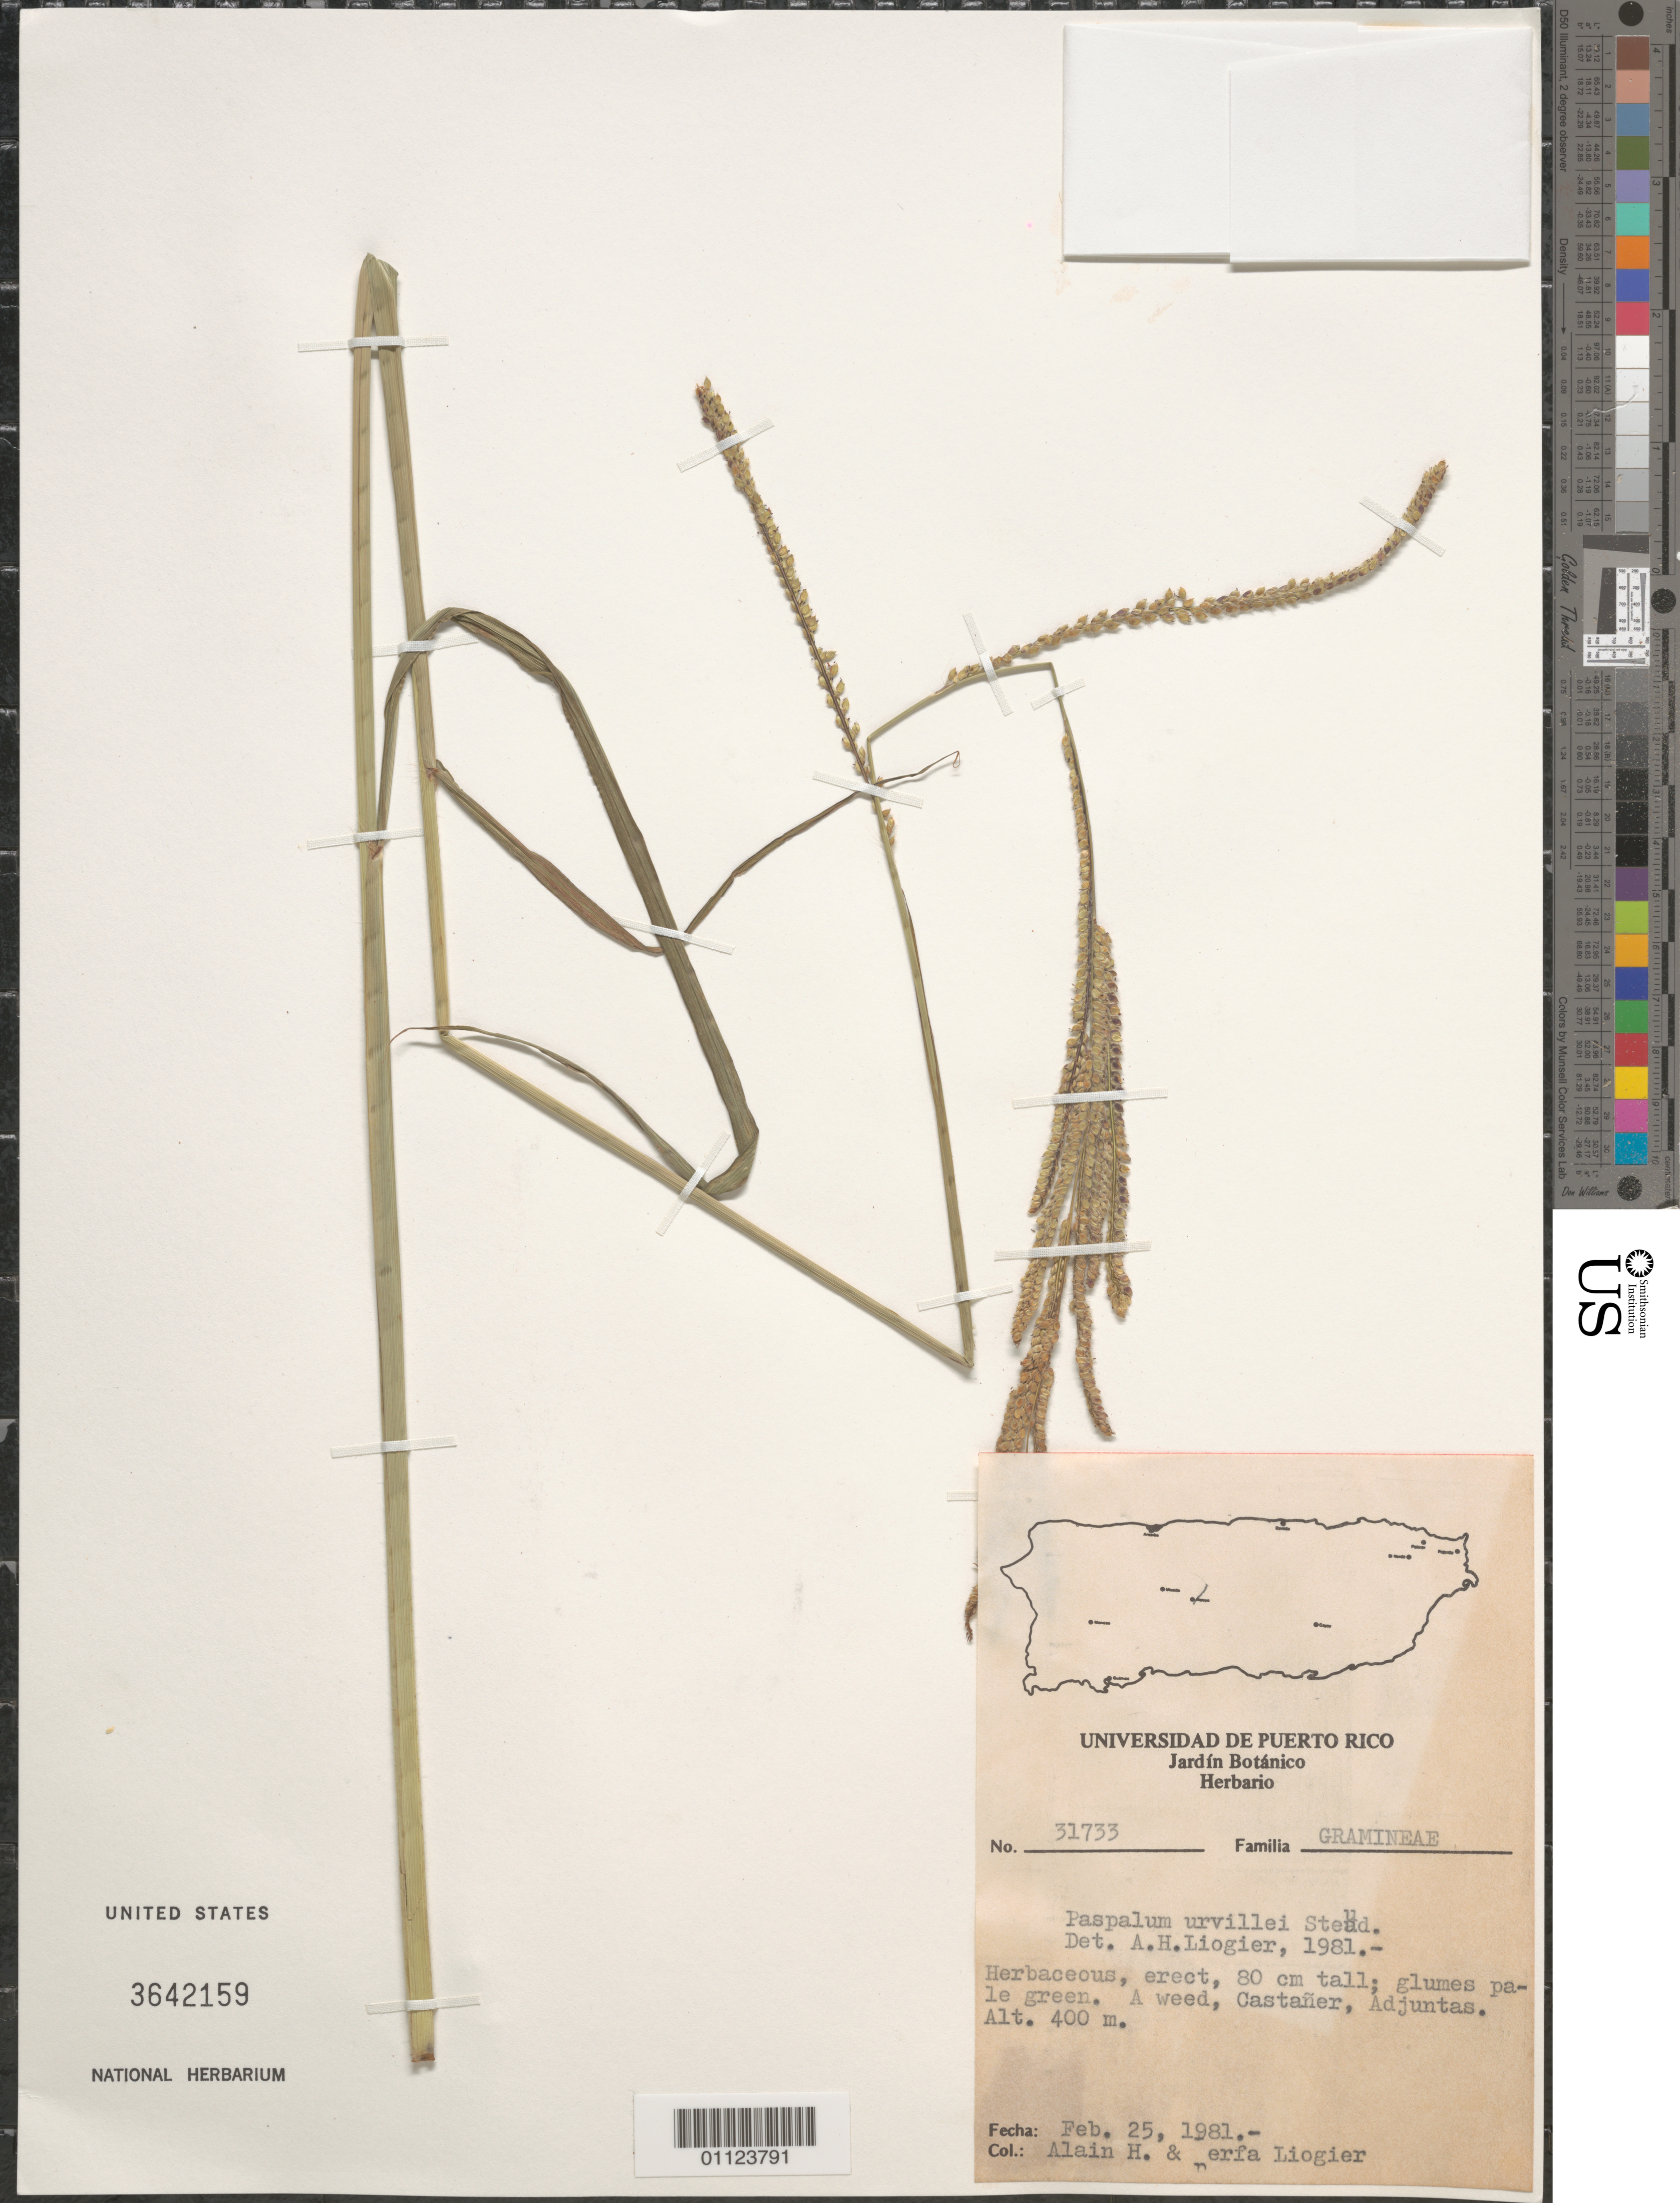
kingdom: Plantae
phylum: Tracheophyta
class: Liliopsida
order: Poales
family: Poaceae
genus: Paspalum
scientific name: Paspalum urvillei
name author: Steud.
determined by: Liogier, Alain H.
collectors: A. H. Liogier & M. P. Liogier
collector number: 31733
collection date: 1981-02-25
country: Puerto Rico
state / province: Adjuntas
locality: Castañer, Adjuntas.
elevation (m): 400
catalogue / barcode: US 3642159